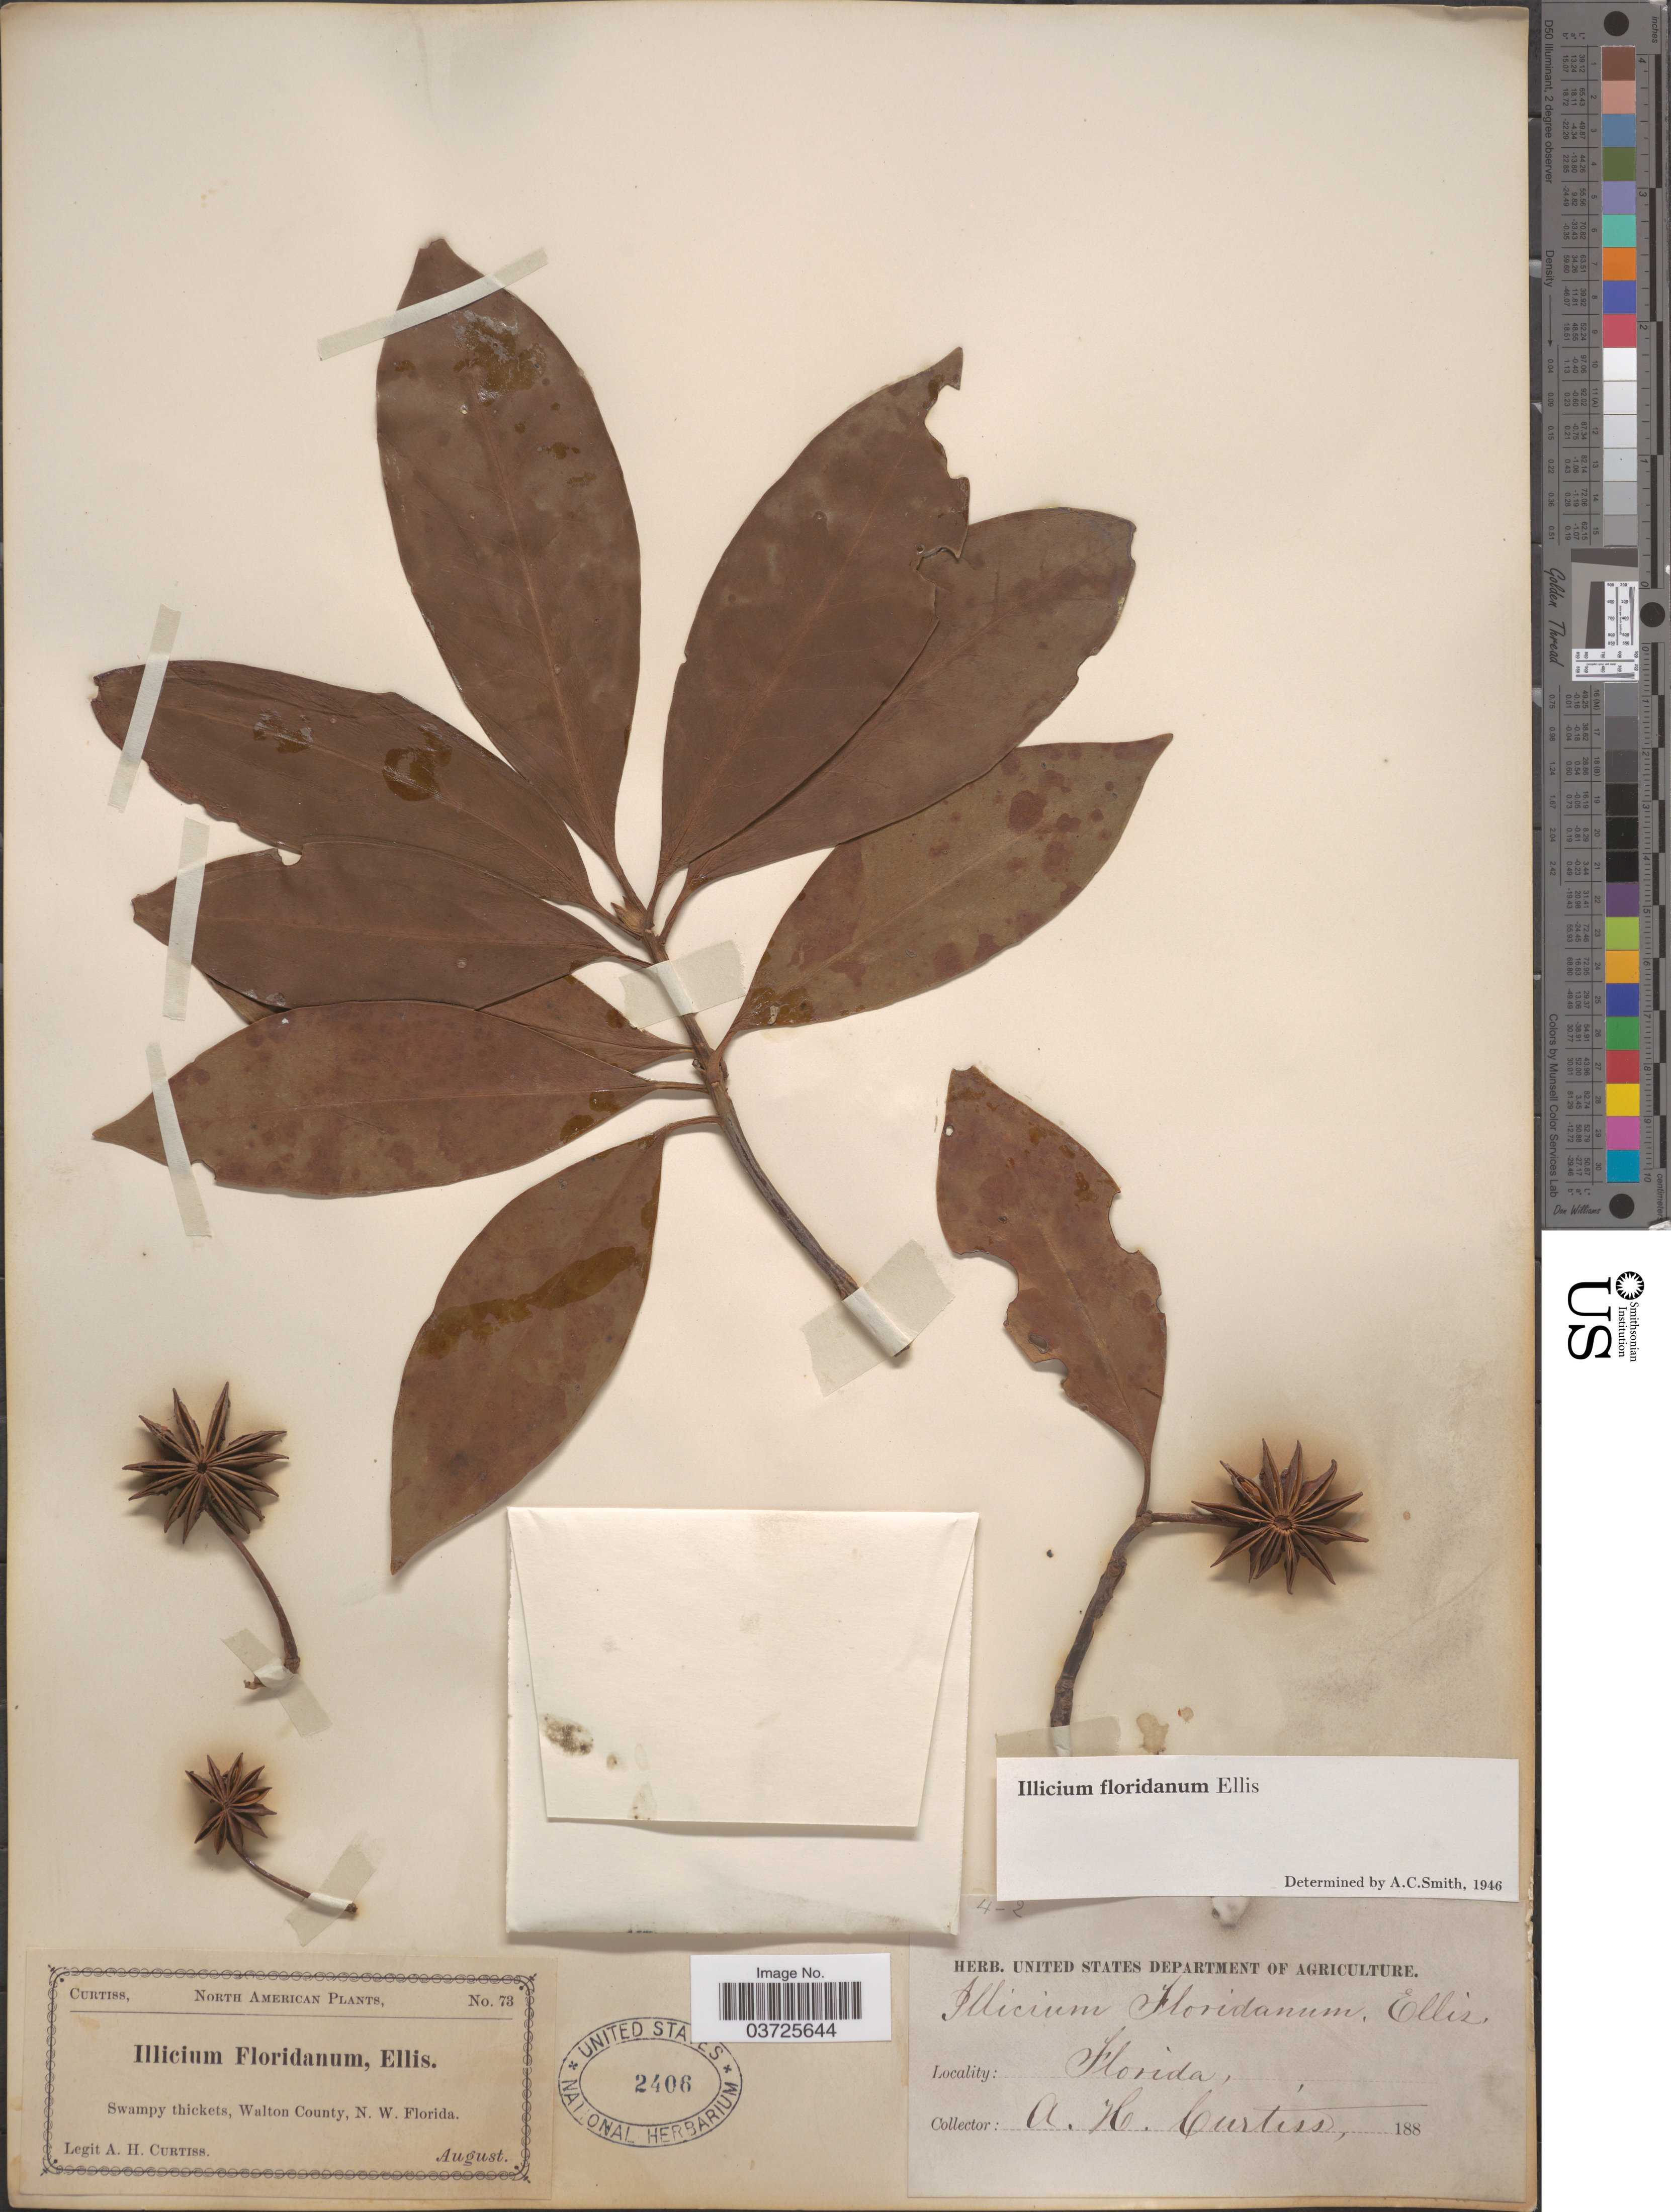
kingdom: Plantae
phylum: Tracheophyta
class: Magnoliopsida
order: Austrobaileyales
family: Schisandraceae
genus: Illicium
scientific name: Illicium floridanum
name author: J. Ellis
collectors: A. H. Curtiss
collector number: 73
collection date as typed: August 188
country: United States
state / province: Florida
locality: Swampy thickets, Walton County, N.W. Florida.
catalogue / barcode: US 2406